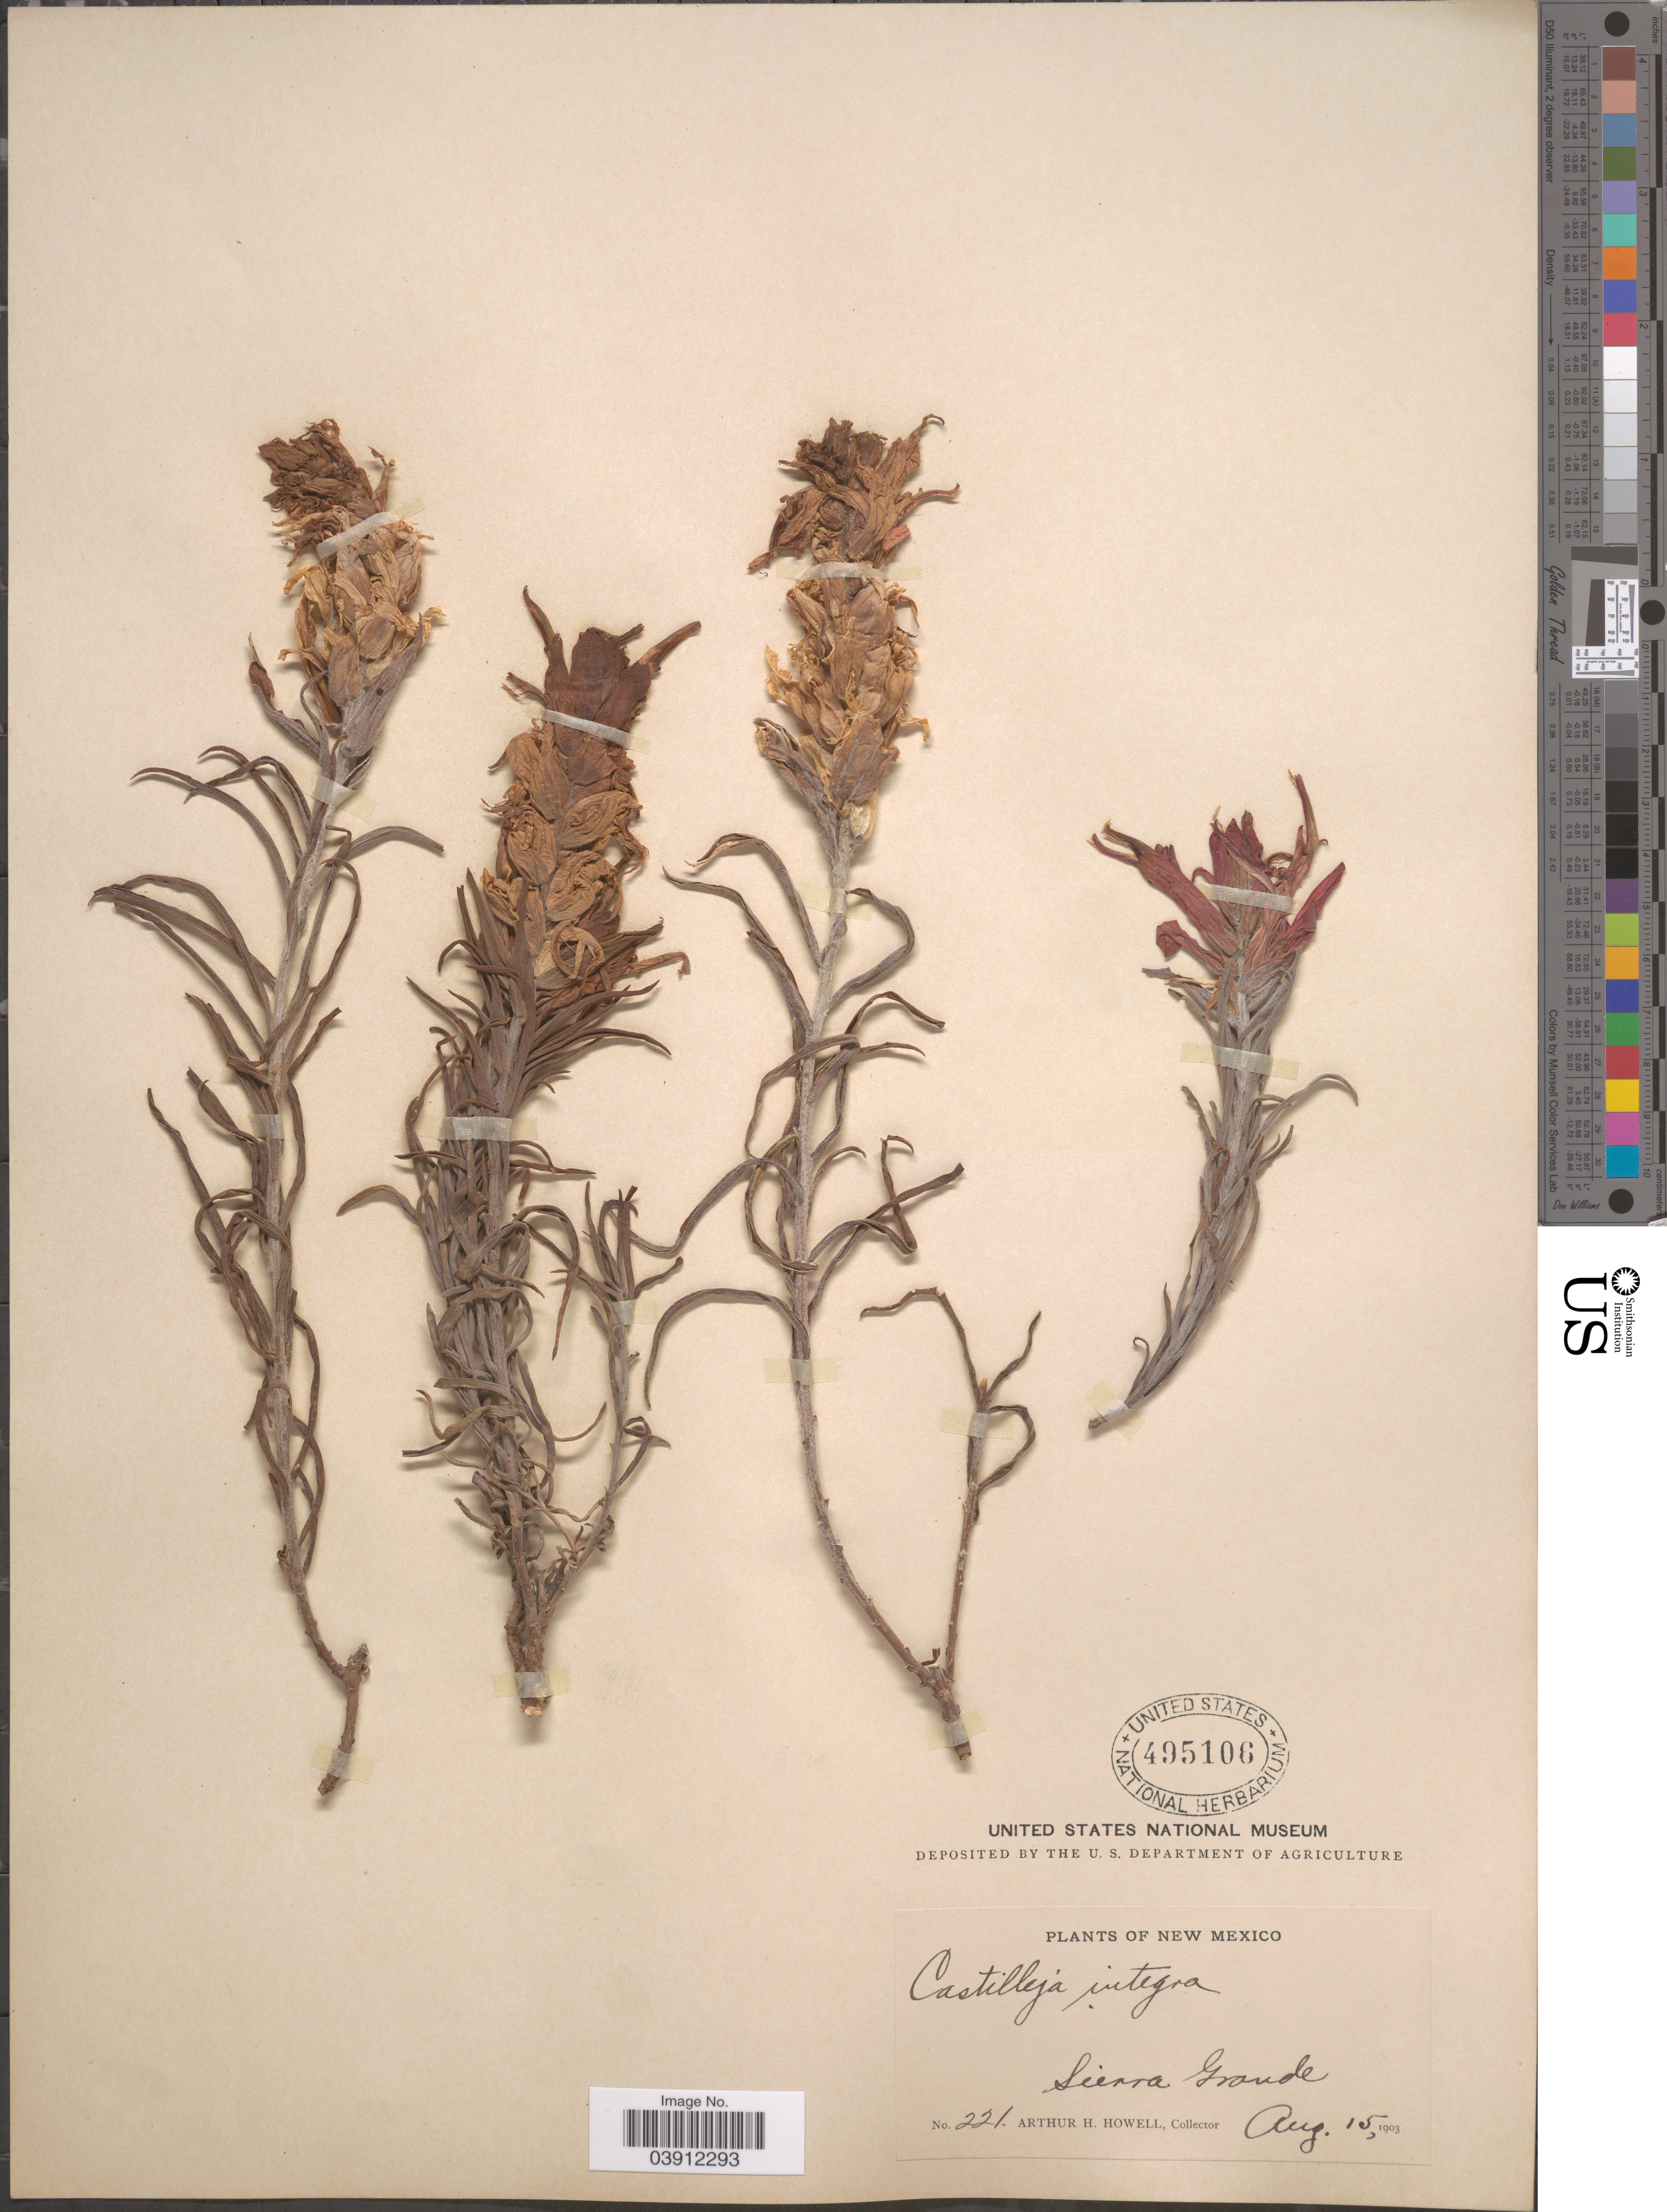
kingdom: Plantae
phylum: Tracheophyta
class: Magnoliopsida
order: Lamiales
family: Orobanchaceae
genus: Castilleja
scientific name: Castilleja integra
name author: A. Gray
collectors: A. Howell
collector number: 221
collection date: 1903-08-15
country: United States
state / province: New Mexico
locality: Sierra Grande.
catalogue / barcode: US 495106